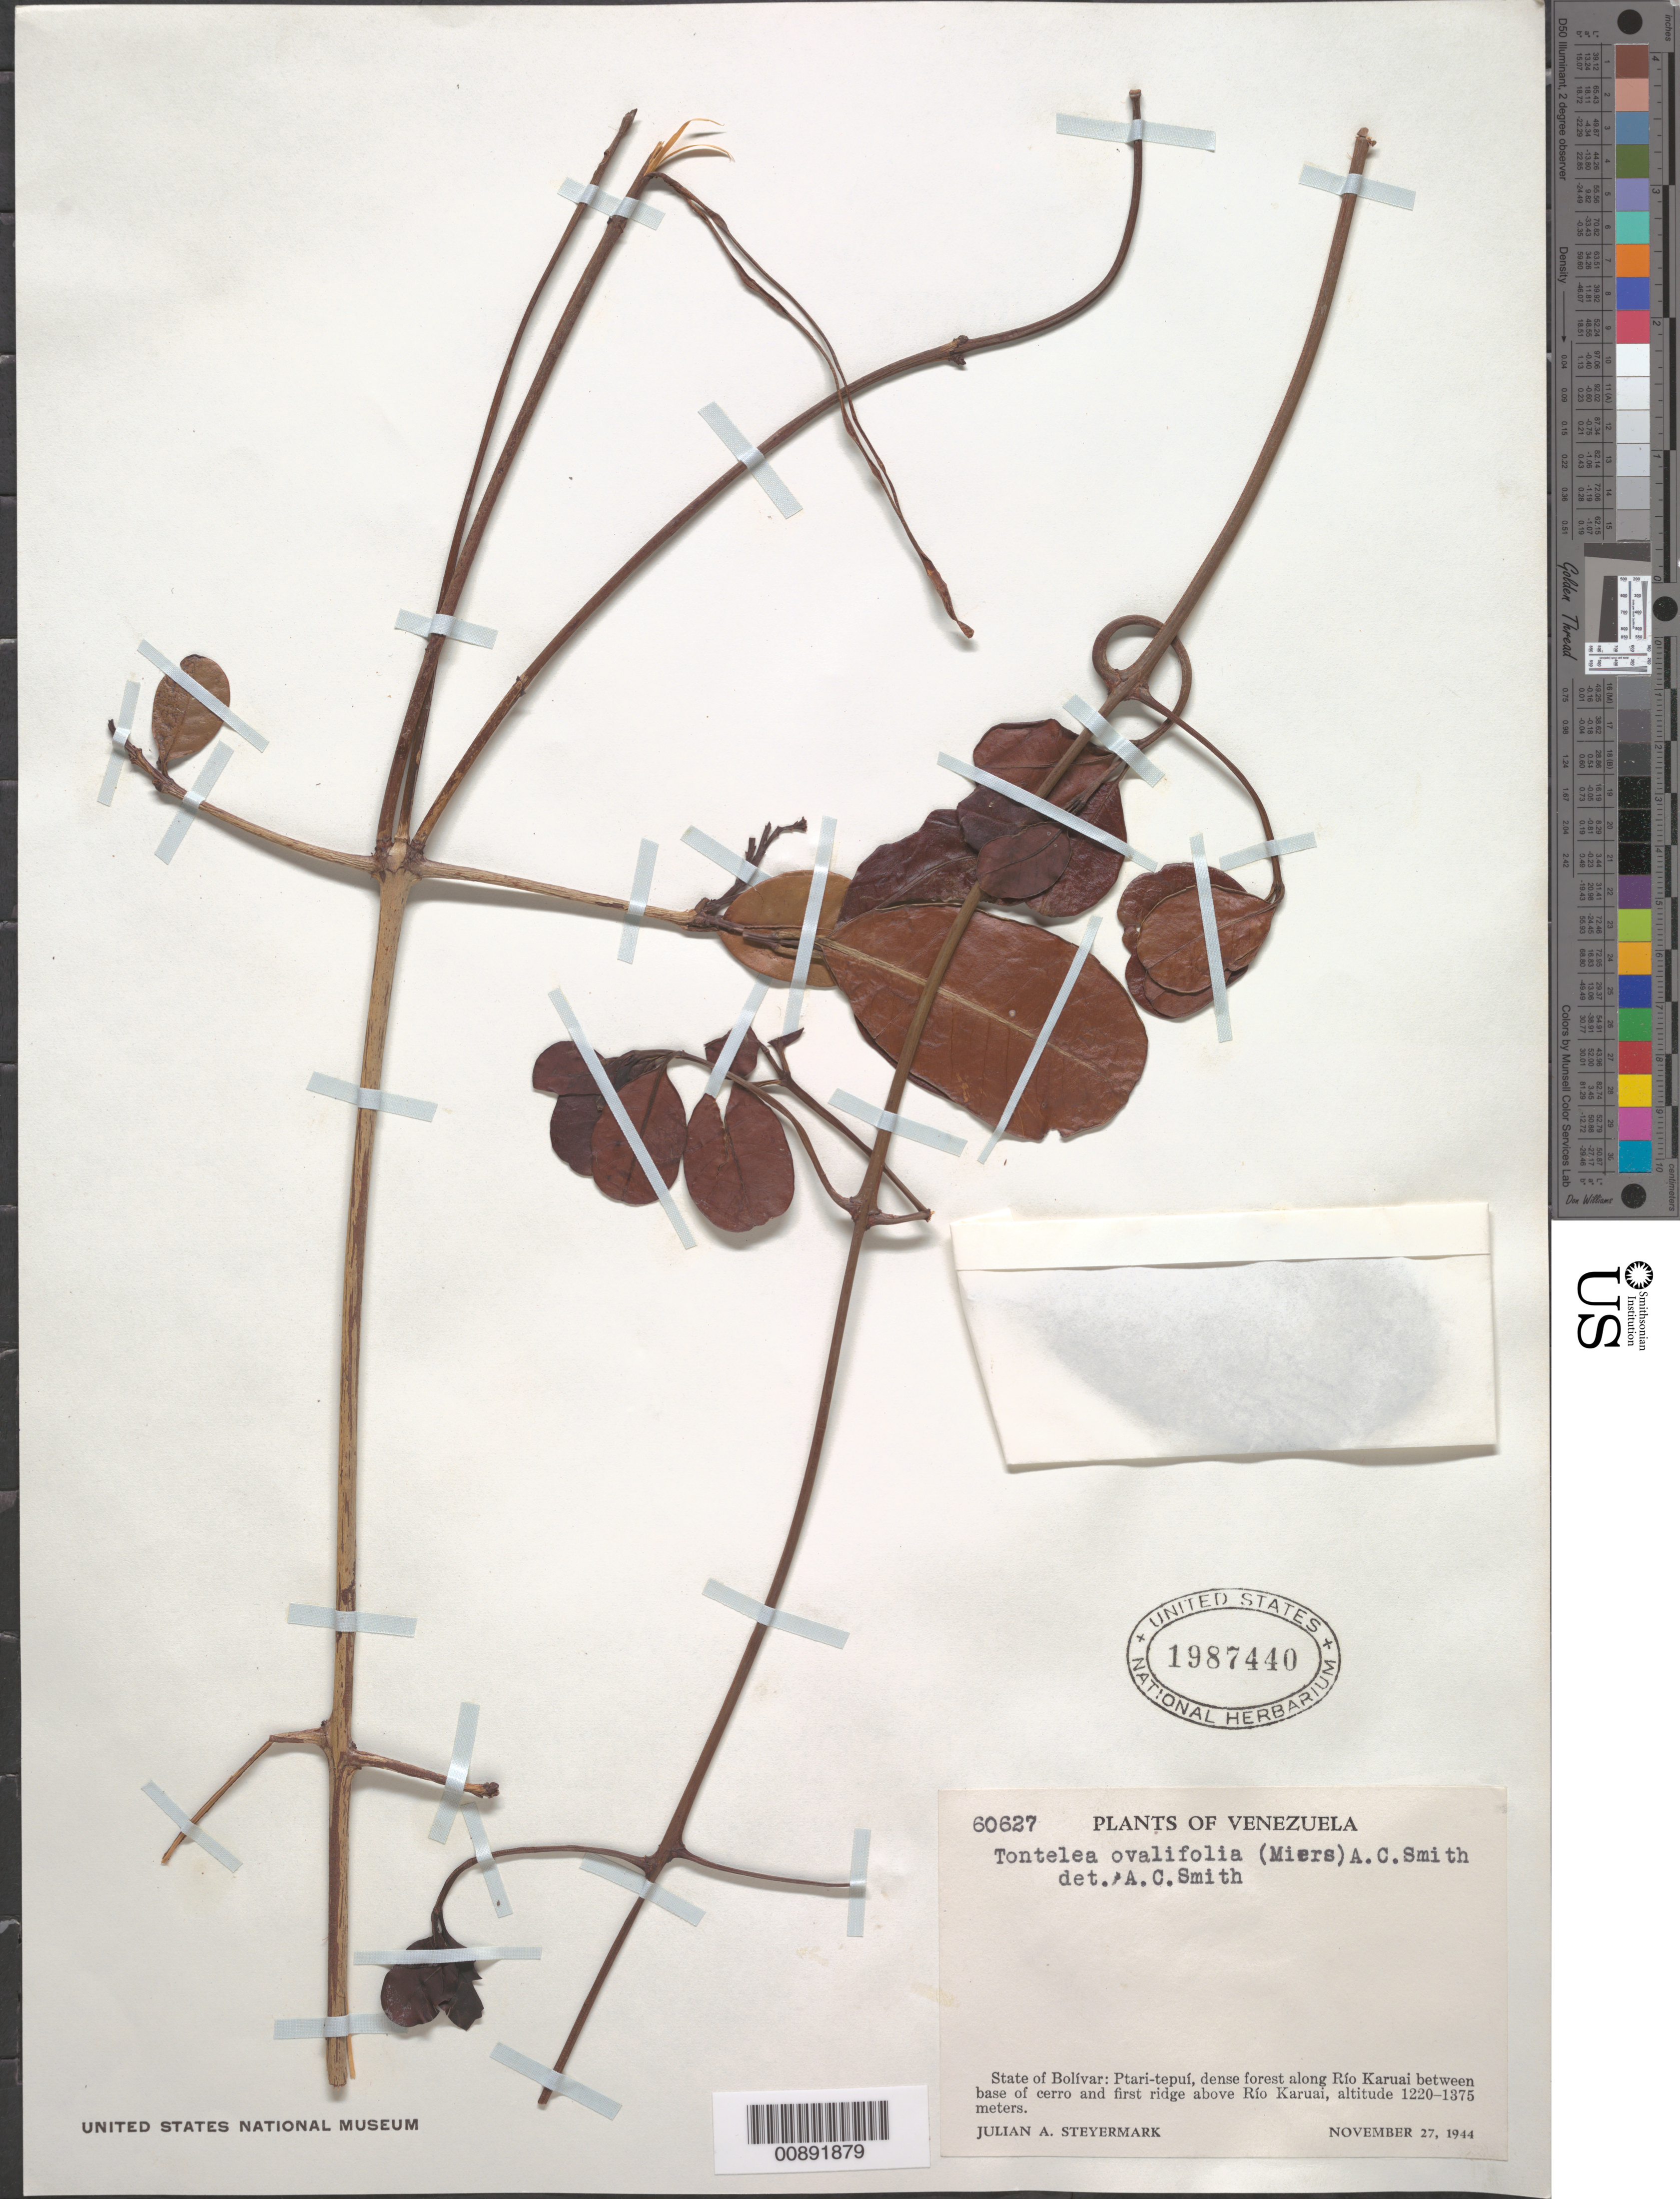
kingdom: Plantae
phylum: Tracheophyta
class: Magnoliopsida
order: Celastrales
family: Celastraceae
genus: Tontelea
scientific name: Tontelea ovalifolia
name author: (Miers) A.C. Sm.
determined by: Smith, A. C.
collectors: J. Steyermark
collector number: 60627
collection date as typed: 27-Nov-44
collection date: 1944-11-27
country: Venezuela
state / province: Bolívar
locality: Ptari-tepuí, along Río Karuai between base of cerro and first ridge above Río Karuai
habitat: Dense forest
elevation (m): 1220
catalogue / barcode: US 1987440